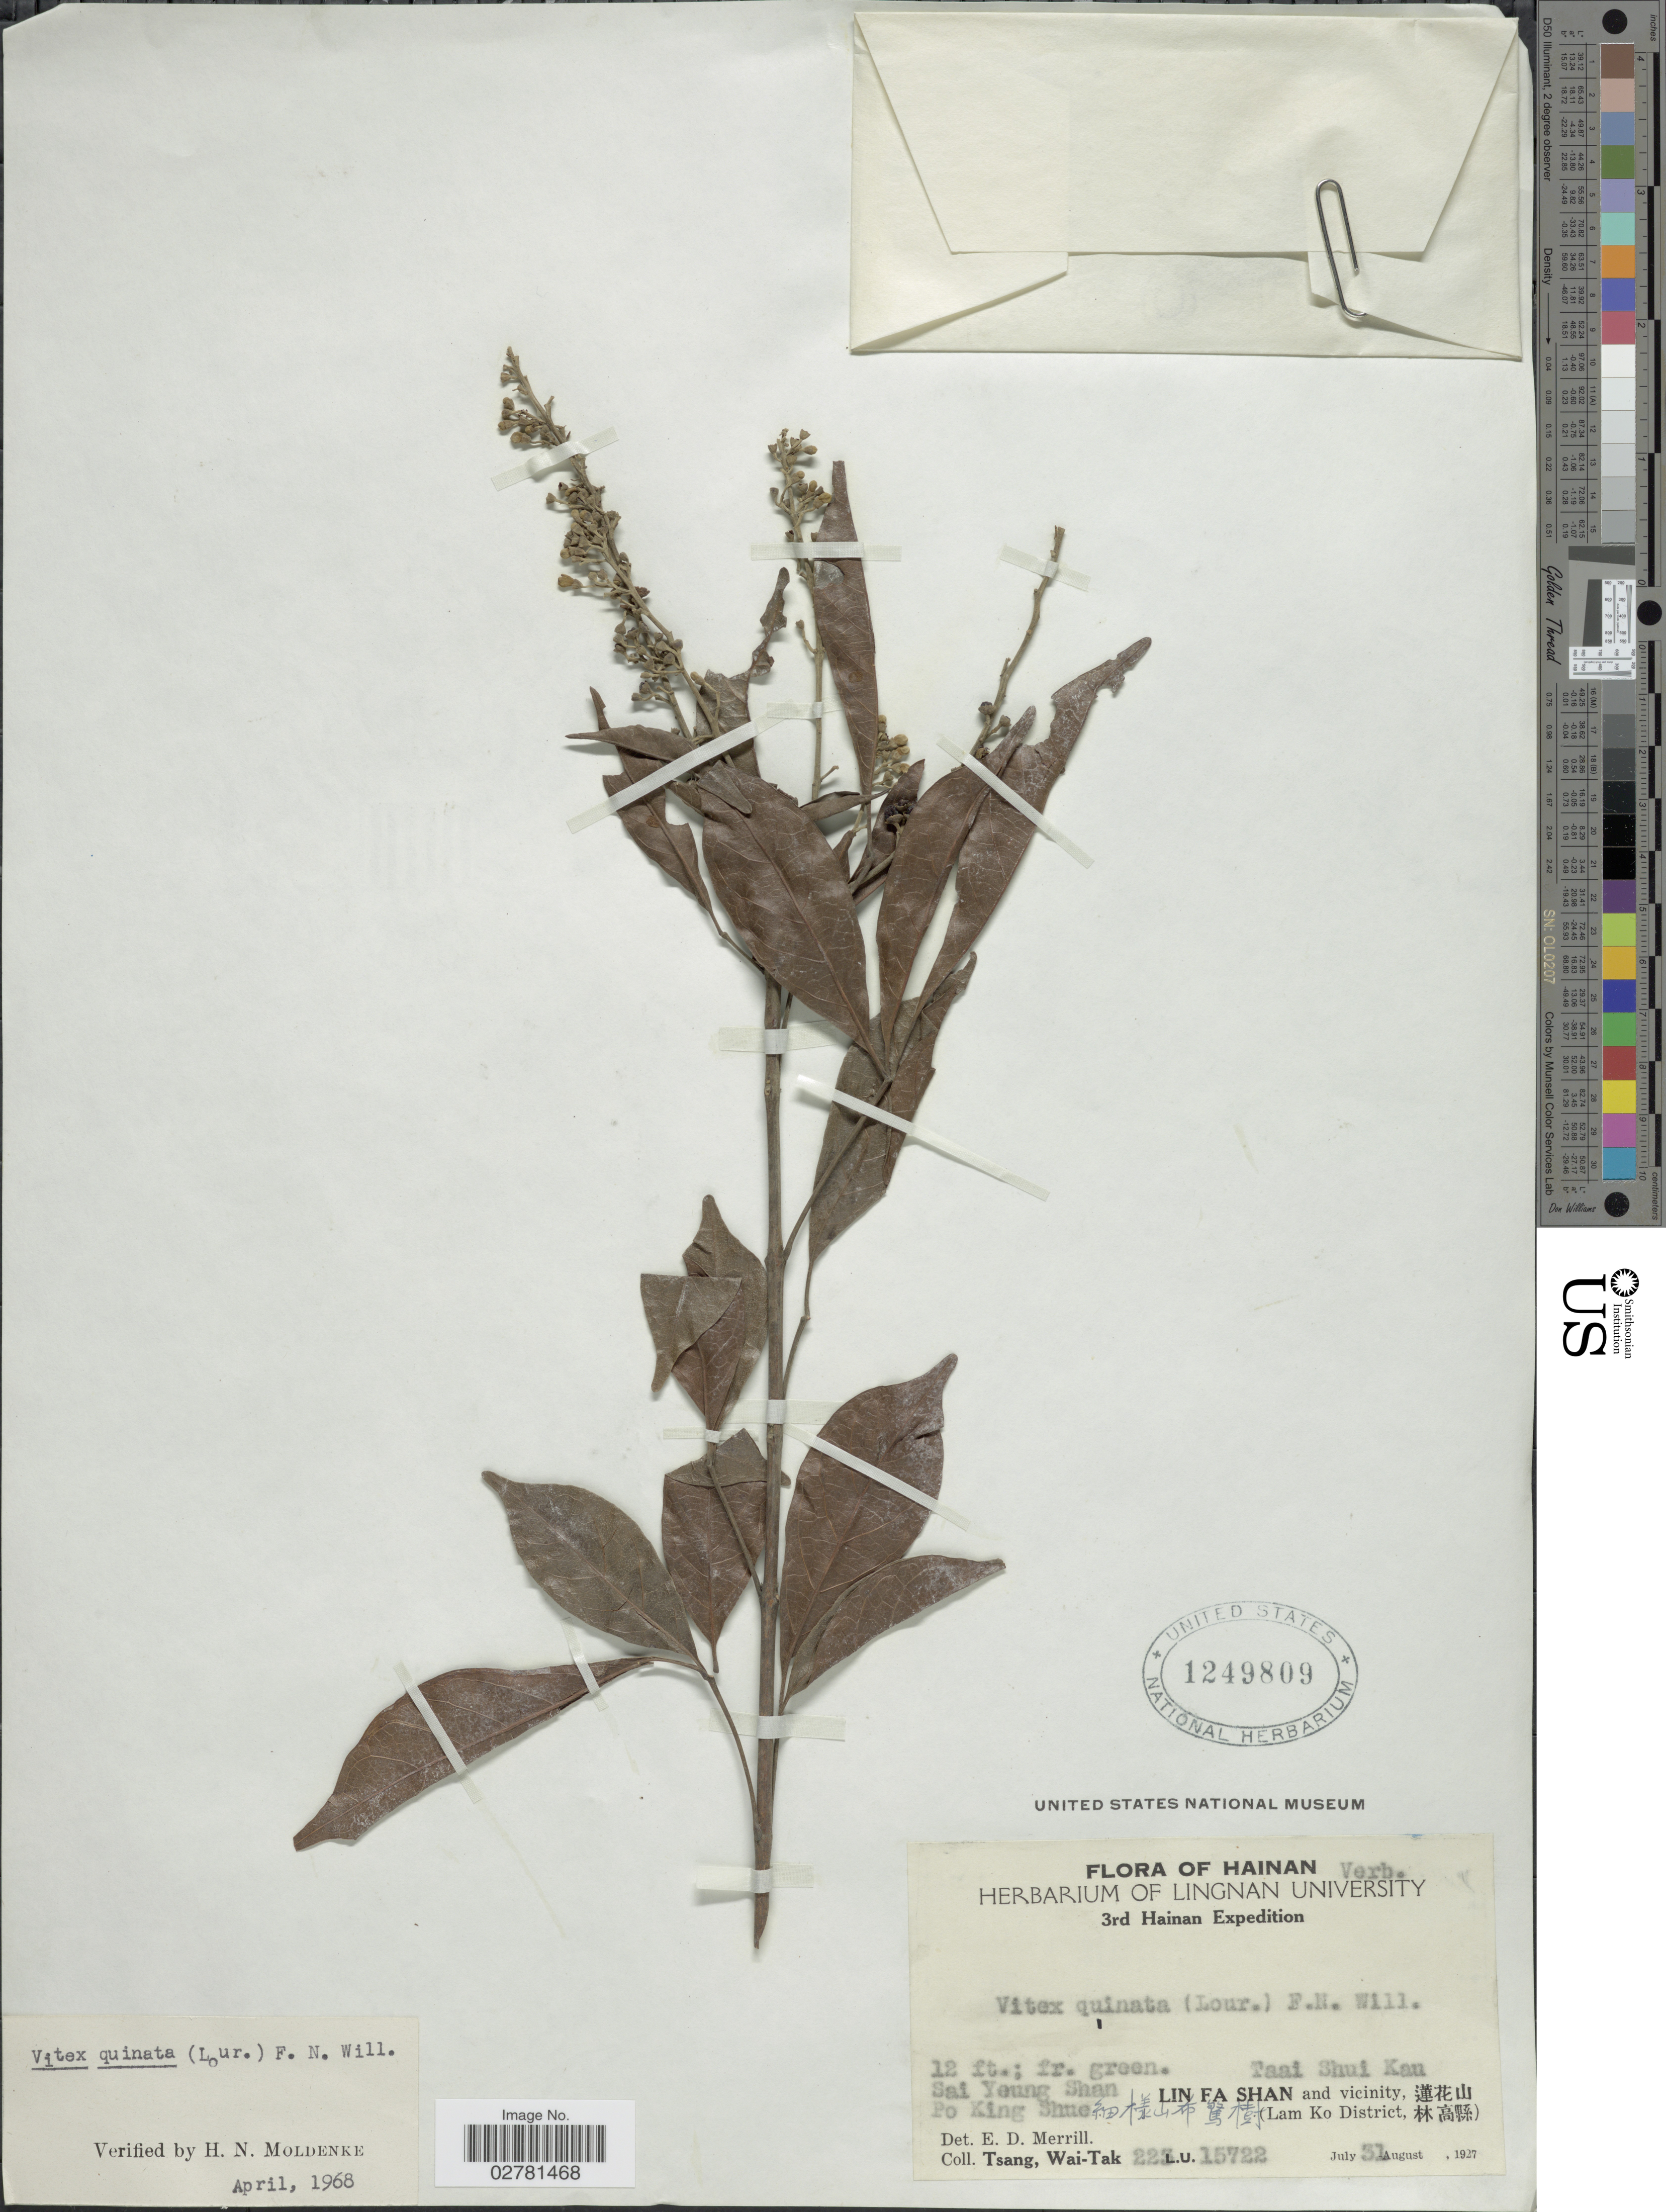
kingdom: Plantae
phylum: Tracheophyta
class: Magnoliopsida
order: Lamiales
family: Lamiaceae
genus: Vitex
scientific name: Vitex quinata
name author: (Lour.) F.N. Williams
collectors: W. T. Tsang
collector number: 223L.U.15722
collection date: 1927-07-31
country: China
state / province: Hainan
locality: Taai Shui Kau. Sai Yeung Shan. Po King Shue X. Lin Fa Shan and vicinity, X. (Lam Ko District, X).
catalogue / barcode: US 1249809